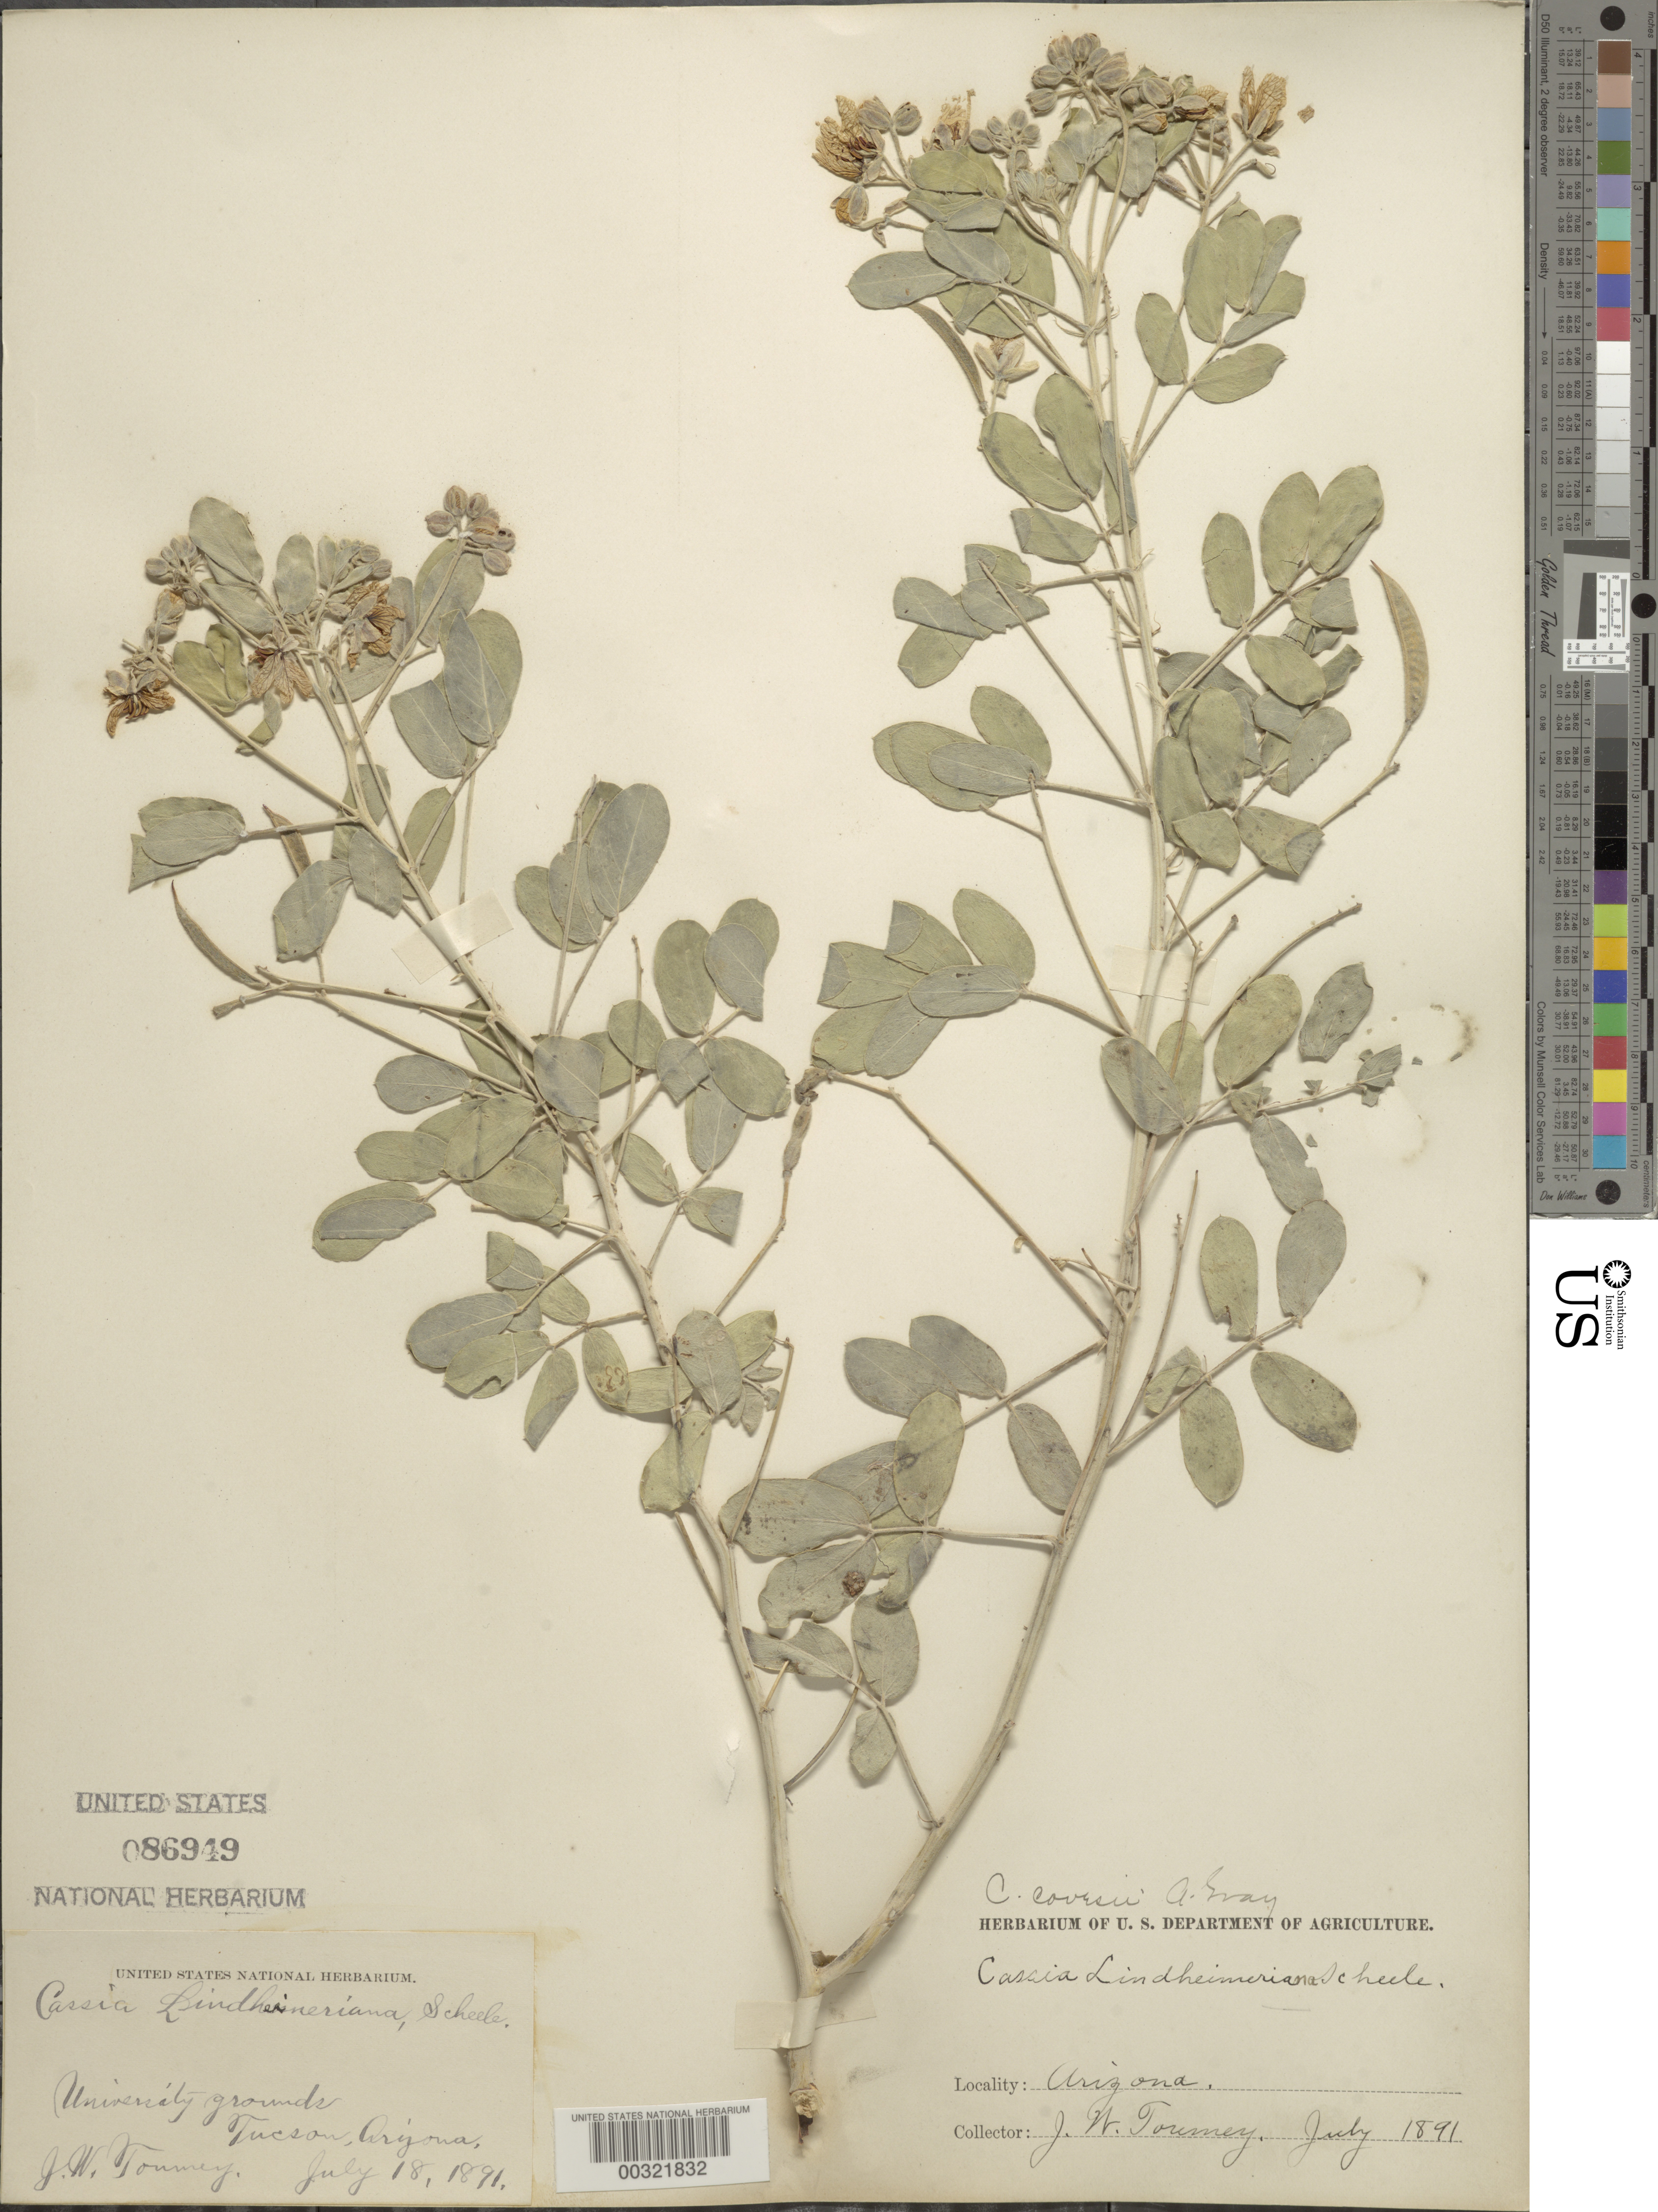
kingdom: Plantae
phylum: Tracheophyta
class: Magnoliopsida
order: Fabales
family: Fabaceae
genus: Senna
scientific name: Senna covesii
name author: (A. Gray) H.S. Irwin & Barneby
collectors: J. W. Toumey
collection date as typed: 18 Jul 1891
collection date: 1891-07-18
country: United States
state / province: Arizona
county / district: Pima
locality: University grounds, tucson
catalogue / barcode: US 86949